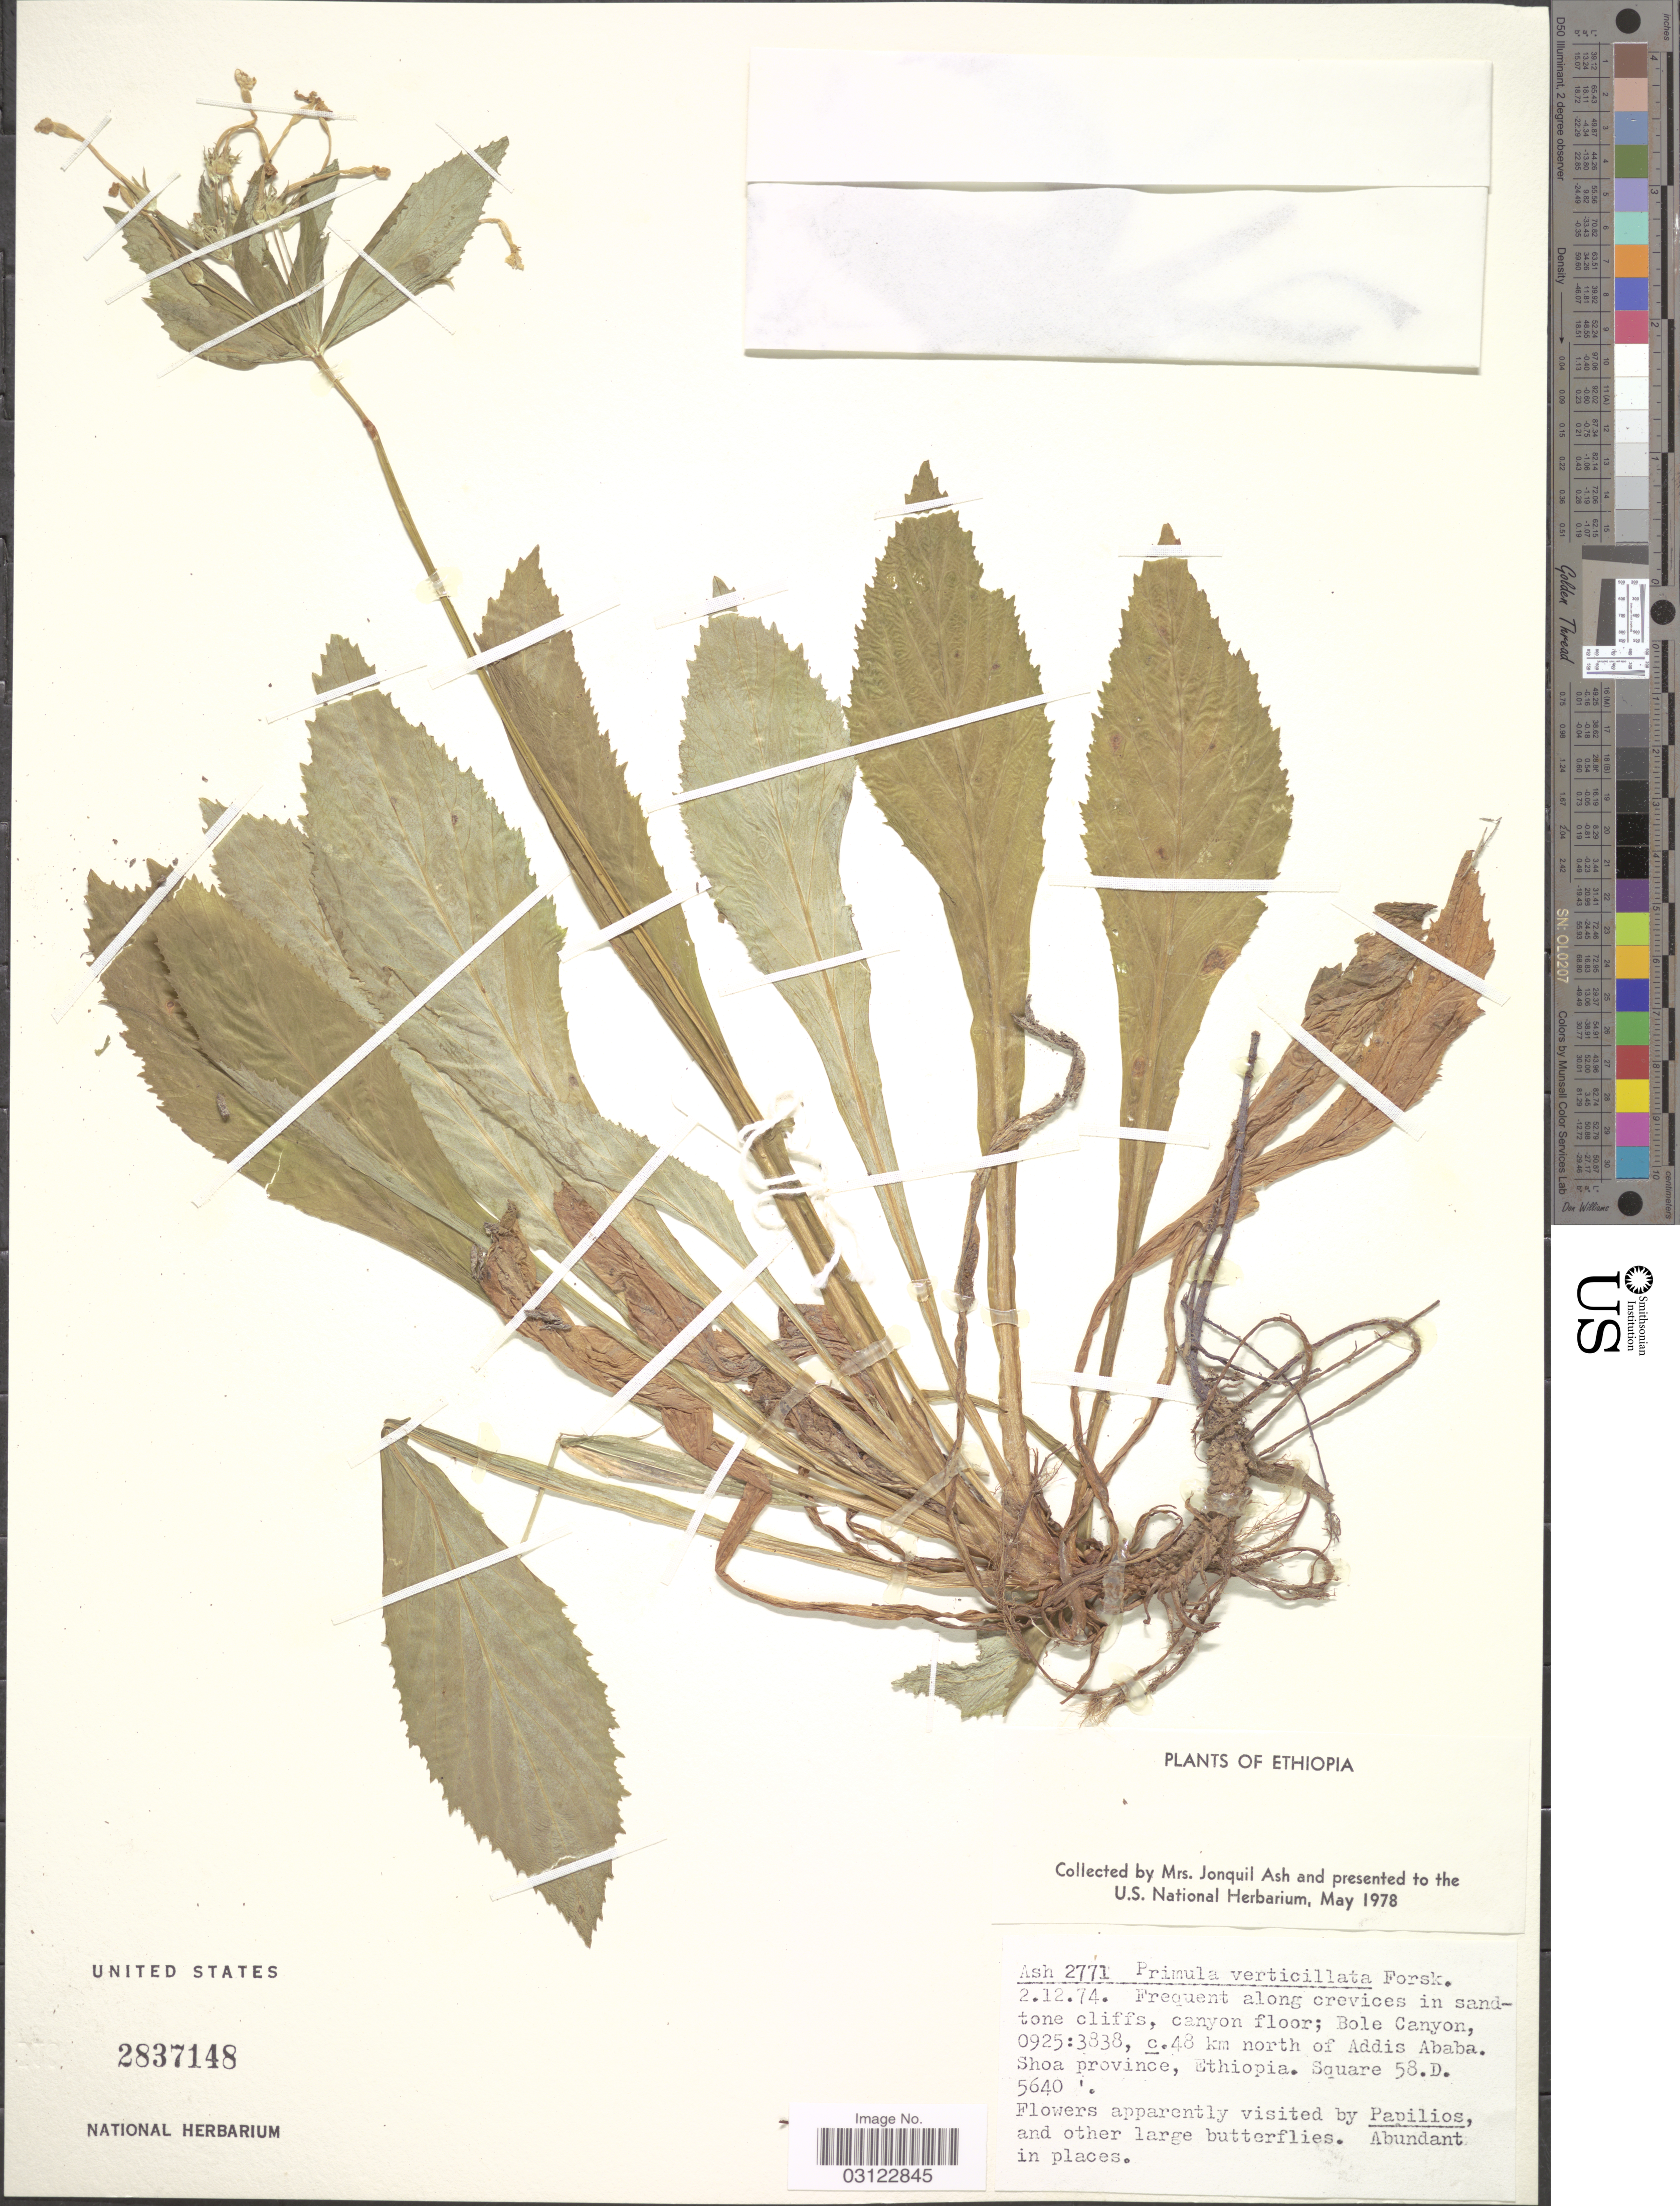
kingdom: Plantae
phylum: Tracheophyta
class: Magnoliopsida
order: Ericales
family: Primulaceae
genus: Primula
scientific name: Primula verticillata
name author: Forssk.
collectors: J. Ash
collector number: Ash 2771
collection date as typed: Transcribed d/m/y: 2/12/74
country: Ethiopia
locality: Bole Canyon, 0925:3838, c. 48 km north of Addis Ababa. Shoa province. Square 58.D.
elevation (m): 1719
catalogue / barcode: US 2837148